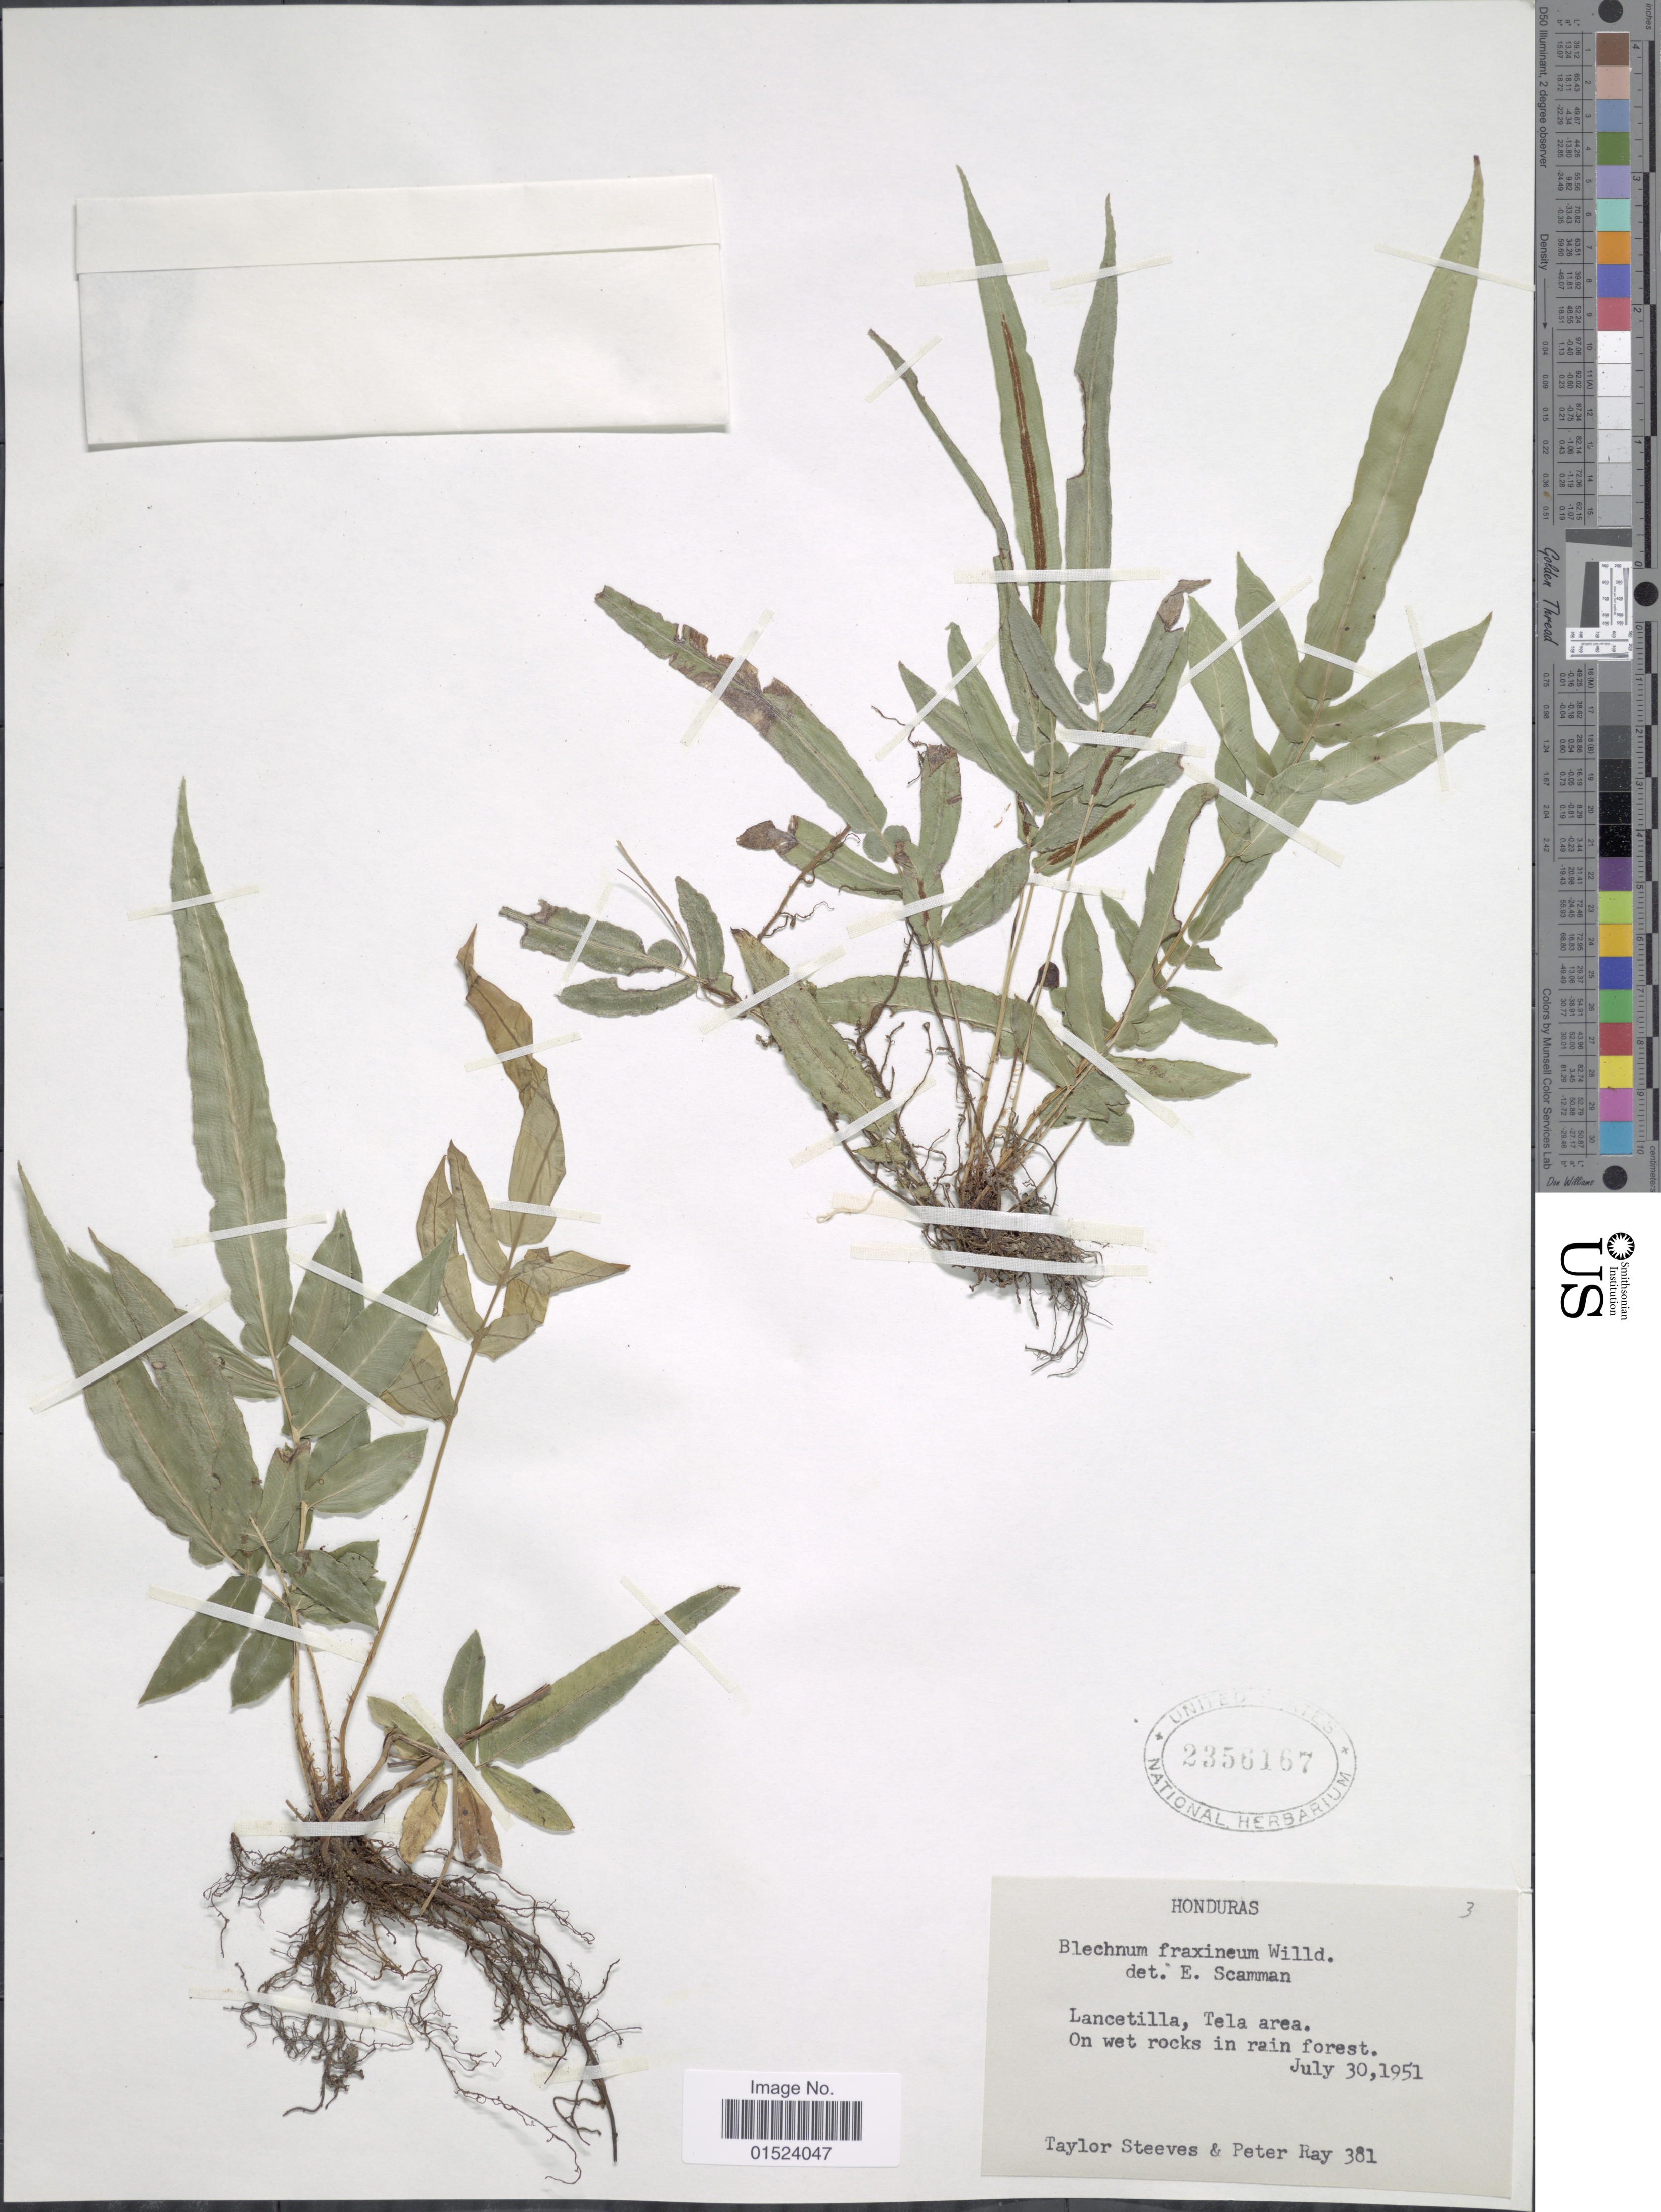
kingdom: Plantae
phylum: Tracheophyta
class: Polypodiopsida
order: Polypodiales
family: Blechnaceae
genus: Blechnum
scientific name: Blechnum gracile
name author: Kaulf.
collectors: T. Steeves & P. Ray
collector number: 381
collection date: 1951-07-30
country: Honduras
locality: Lancetilla, Tela area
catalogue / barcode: US 2356167